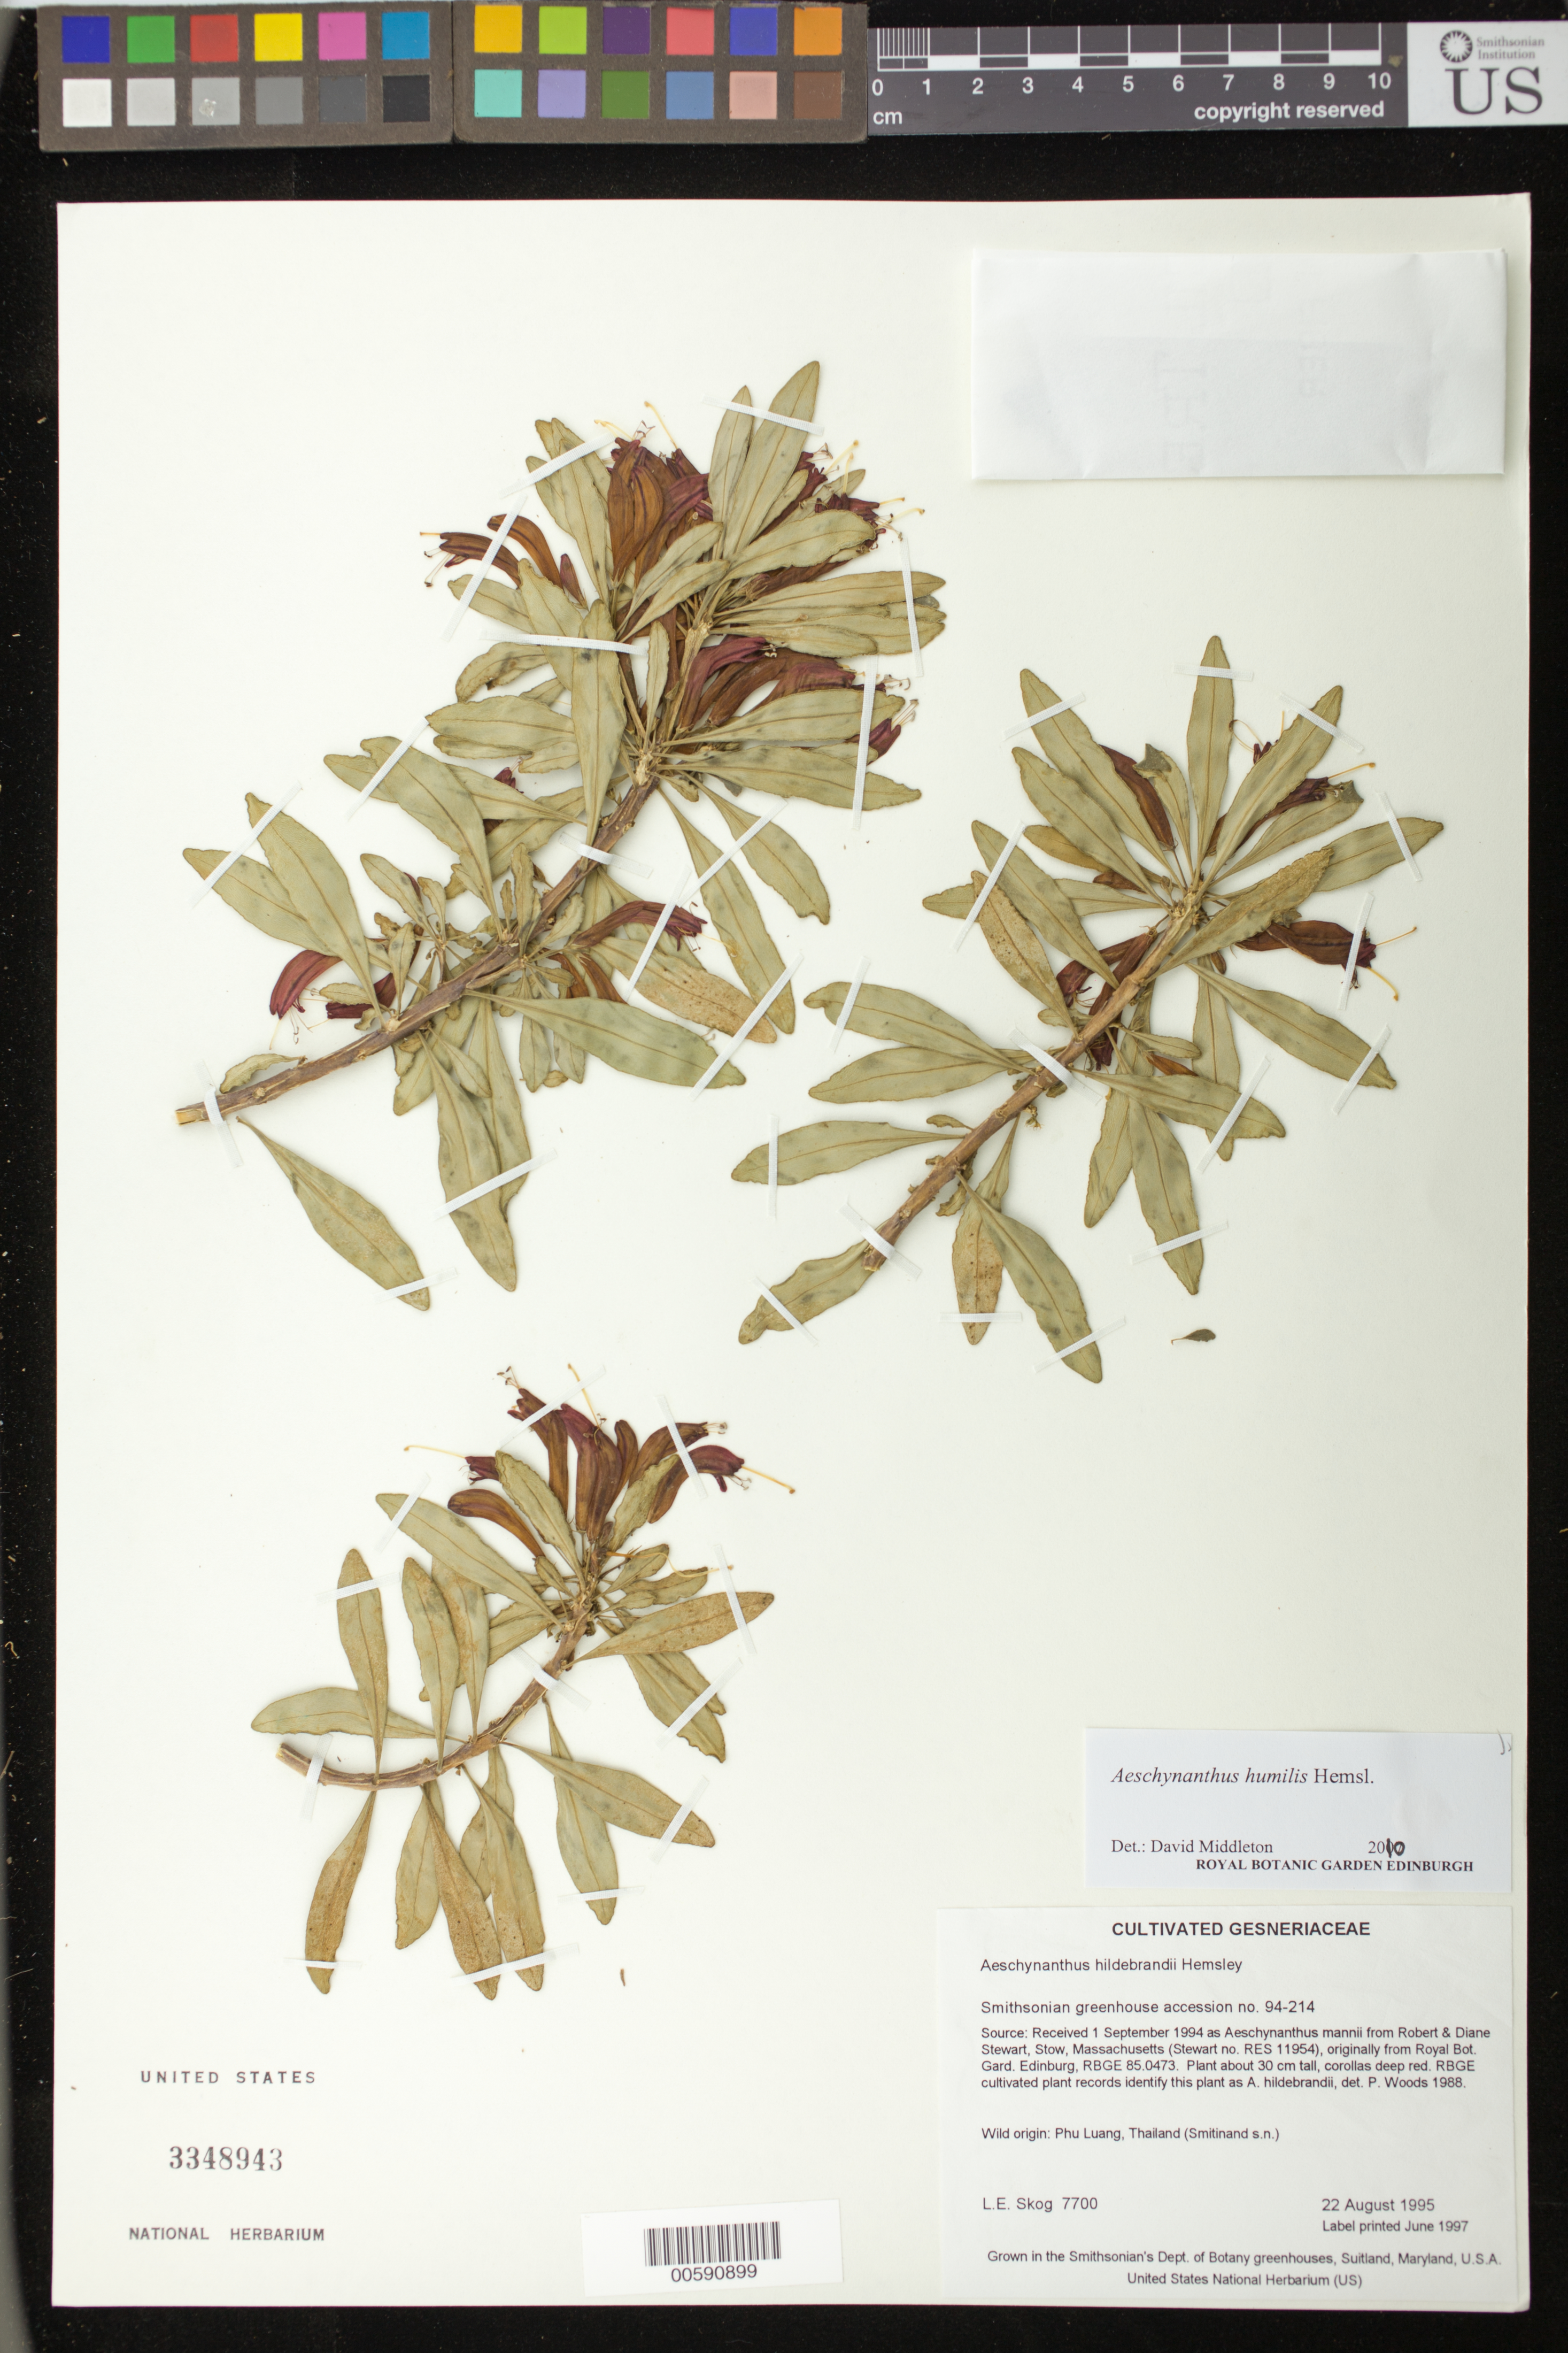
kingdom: Plantae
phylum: Tracheophyta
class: Magnoliopsida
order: Lamiales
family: Gesneriaceae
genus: Aeschynanthus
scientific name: Aeschynanthus humilis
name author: Hemsl.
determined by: Middleton, D. J.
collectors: L. E. Skog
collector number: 7700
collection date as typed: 22 Aug 1995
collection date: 1995-08-22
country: Thailand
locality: Grown in the Smithsonian's Dept. of Botany greenhouses, Suitland, Maryland, U.S.A.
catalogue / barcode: US 3348943